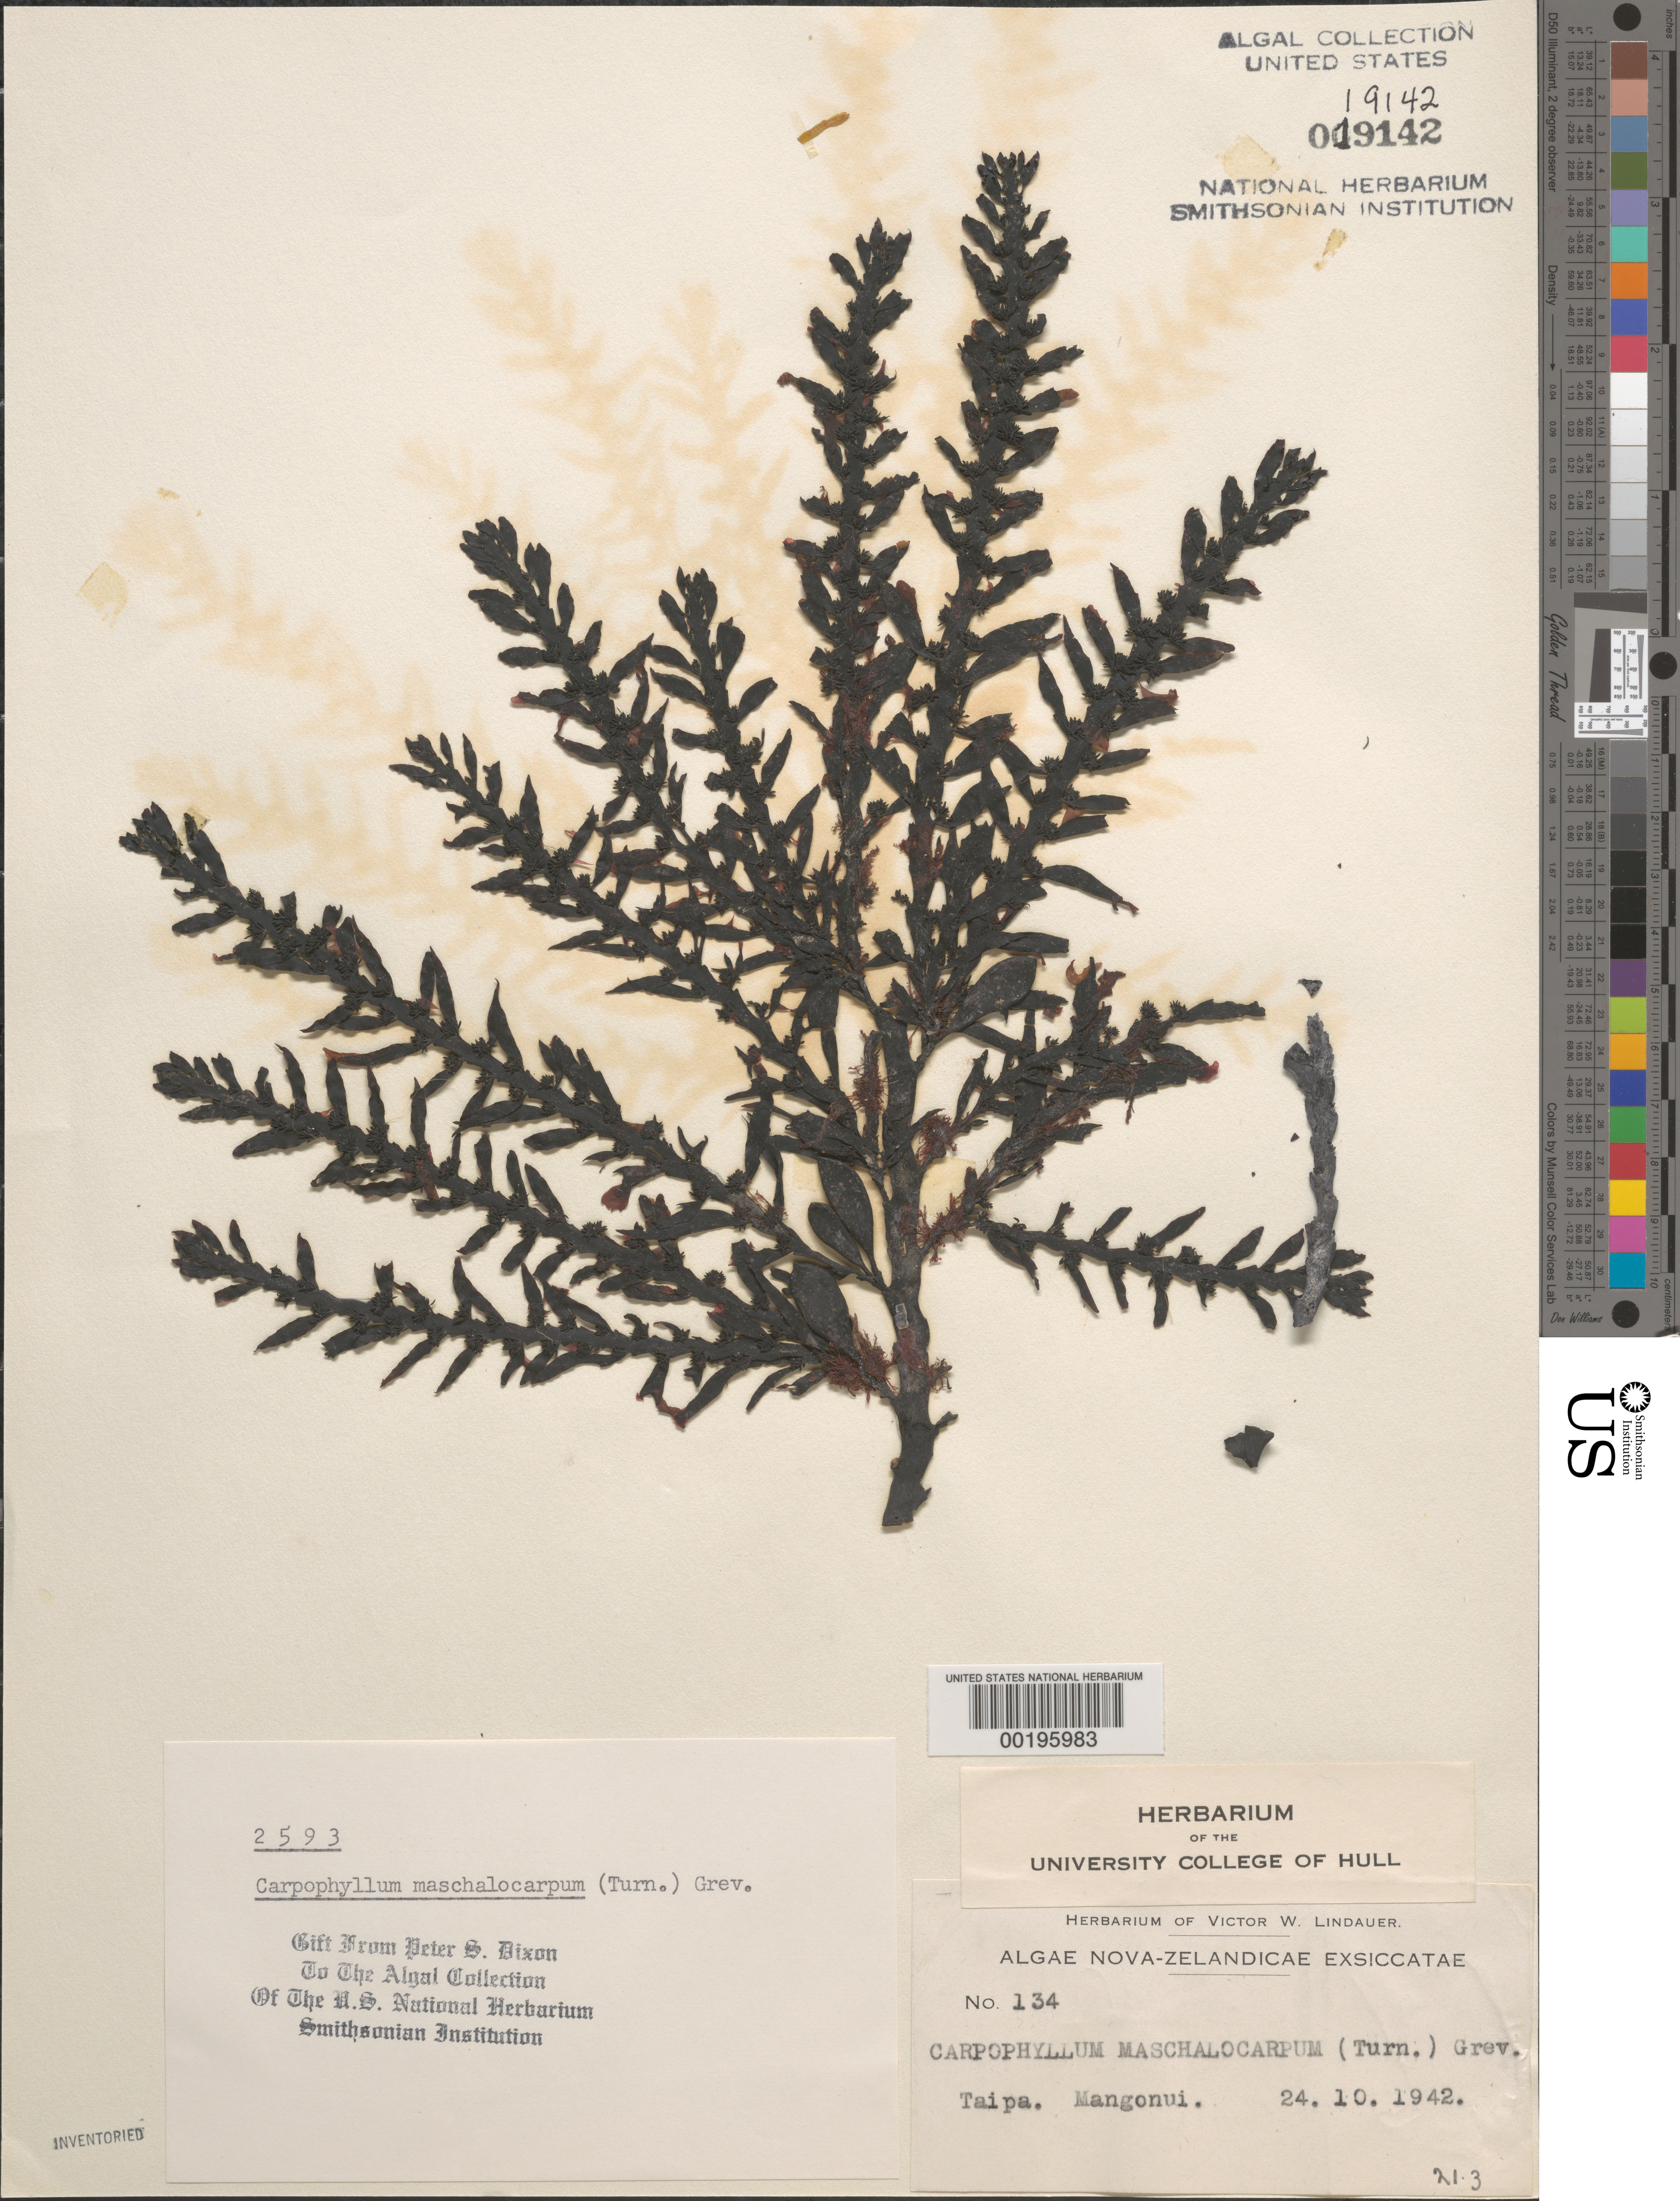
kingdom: Chromista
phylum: Ochrophyta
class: Phaeophyceae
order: Fucales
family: Sargassaceae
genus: Carpophyllum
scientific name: Carpophyllum maschalocarpum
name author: (Turner) Grev.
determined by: Dixon, P. S.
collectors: V. Lindauer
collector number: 134 & PSD 2593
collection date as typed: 24 Oct 1942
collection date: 1942-10-24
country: New Zealand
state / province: Northland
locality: Taipa, mangonui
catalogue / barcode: US 19142